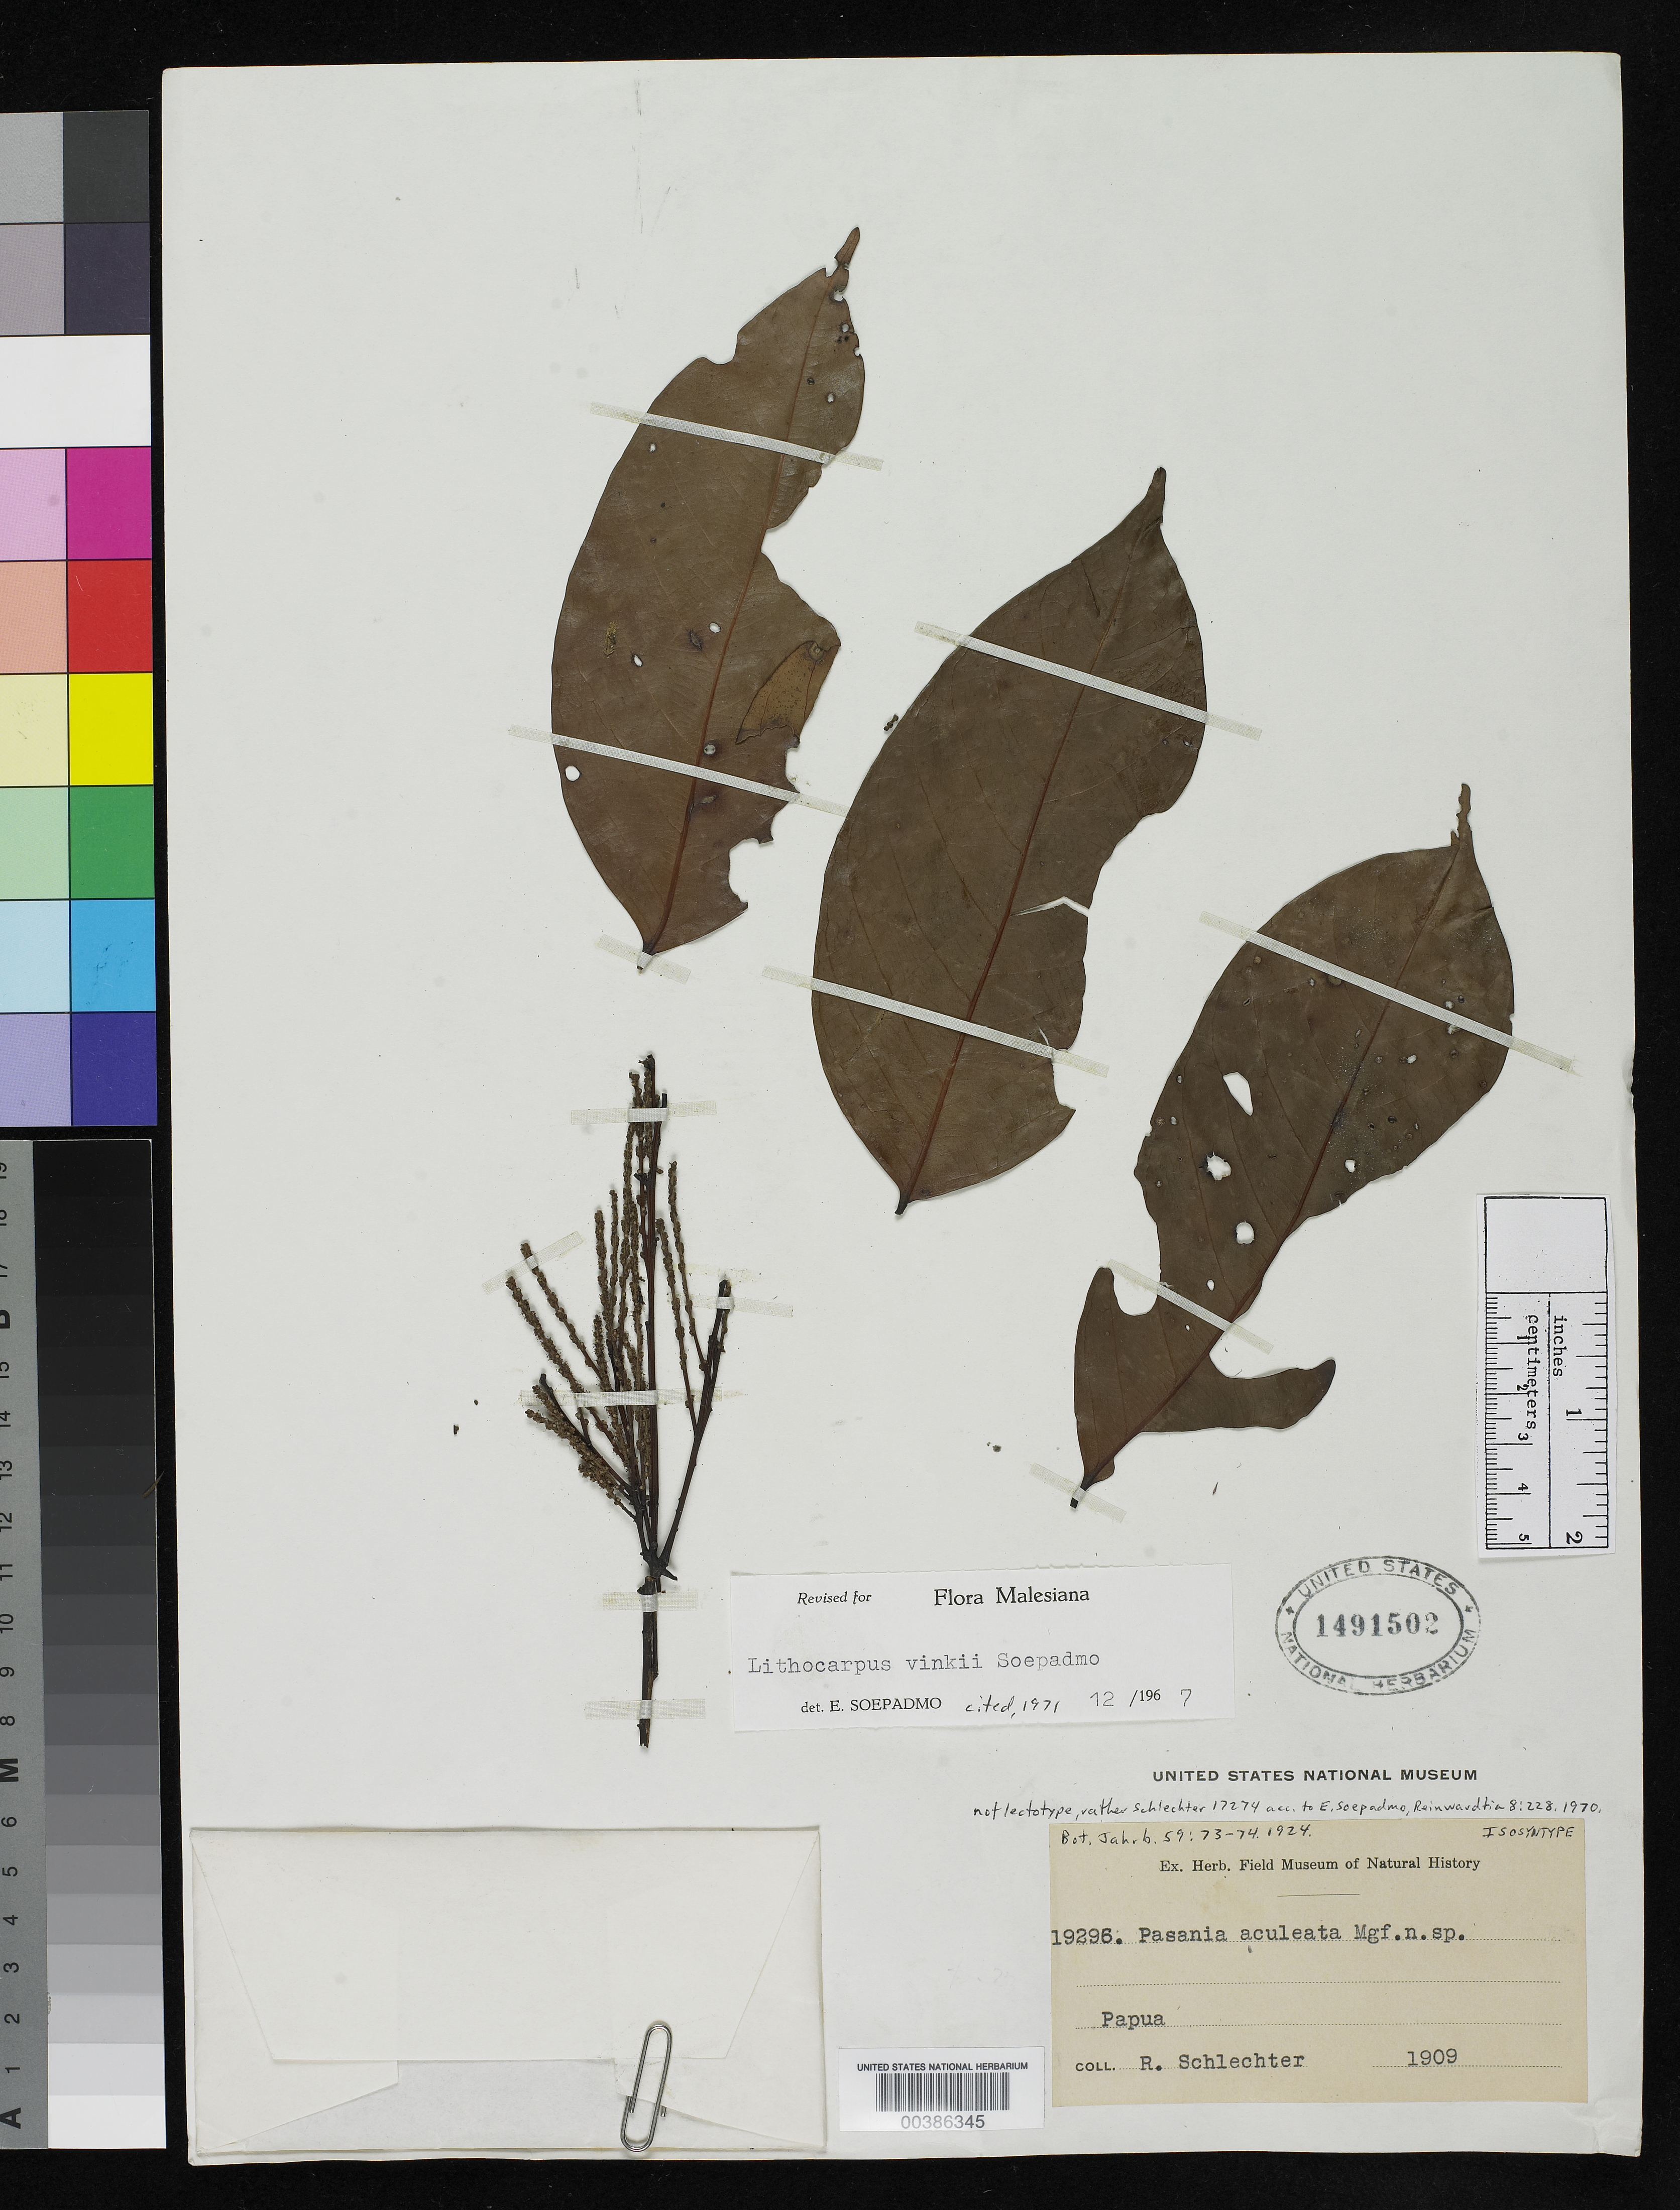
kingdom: Plantae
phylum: Tracheophyta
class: Magnoliopsida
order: Fagales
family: Fagaceae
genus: Pasania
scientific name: Pasania aculeata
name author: Markgr.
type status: Isosyntype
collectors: F. R. R. Schlechter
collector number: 19296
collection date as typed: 1909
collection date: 1909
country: Papua New Guinea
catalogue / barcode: US 1491502